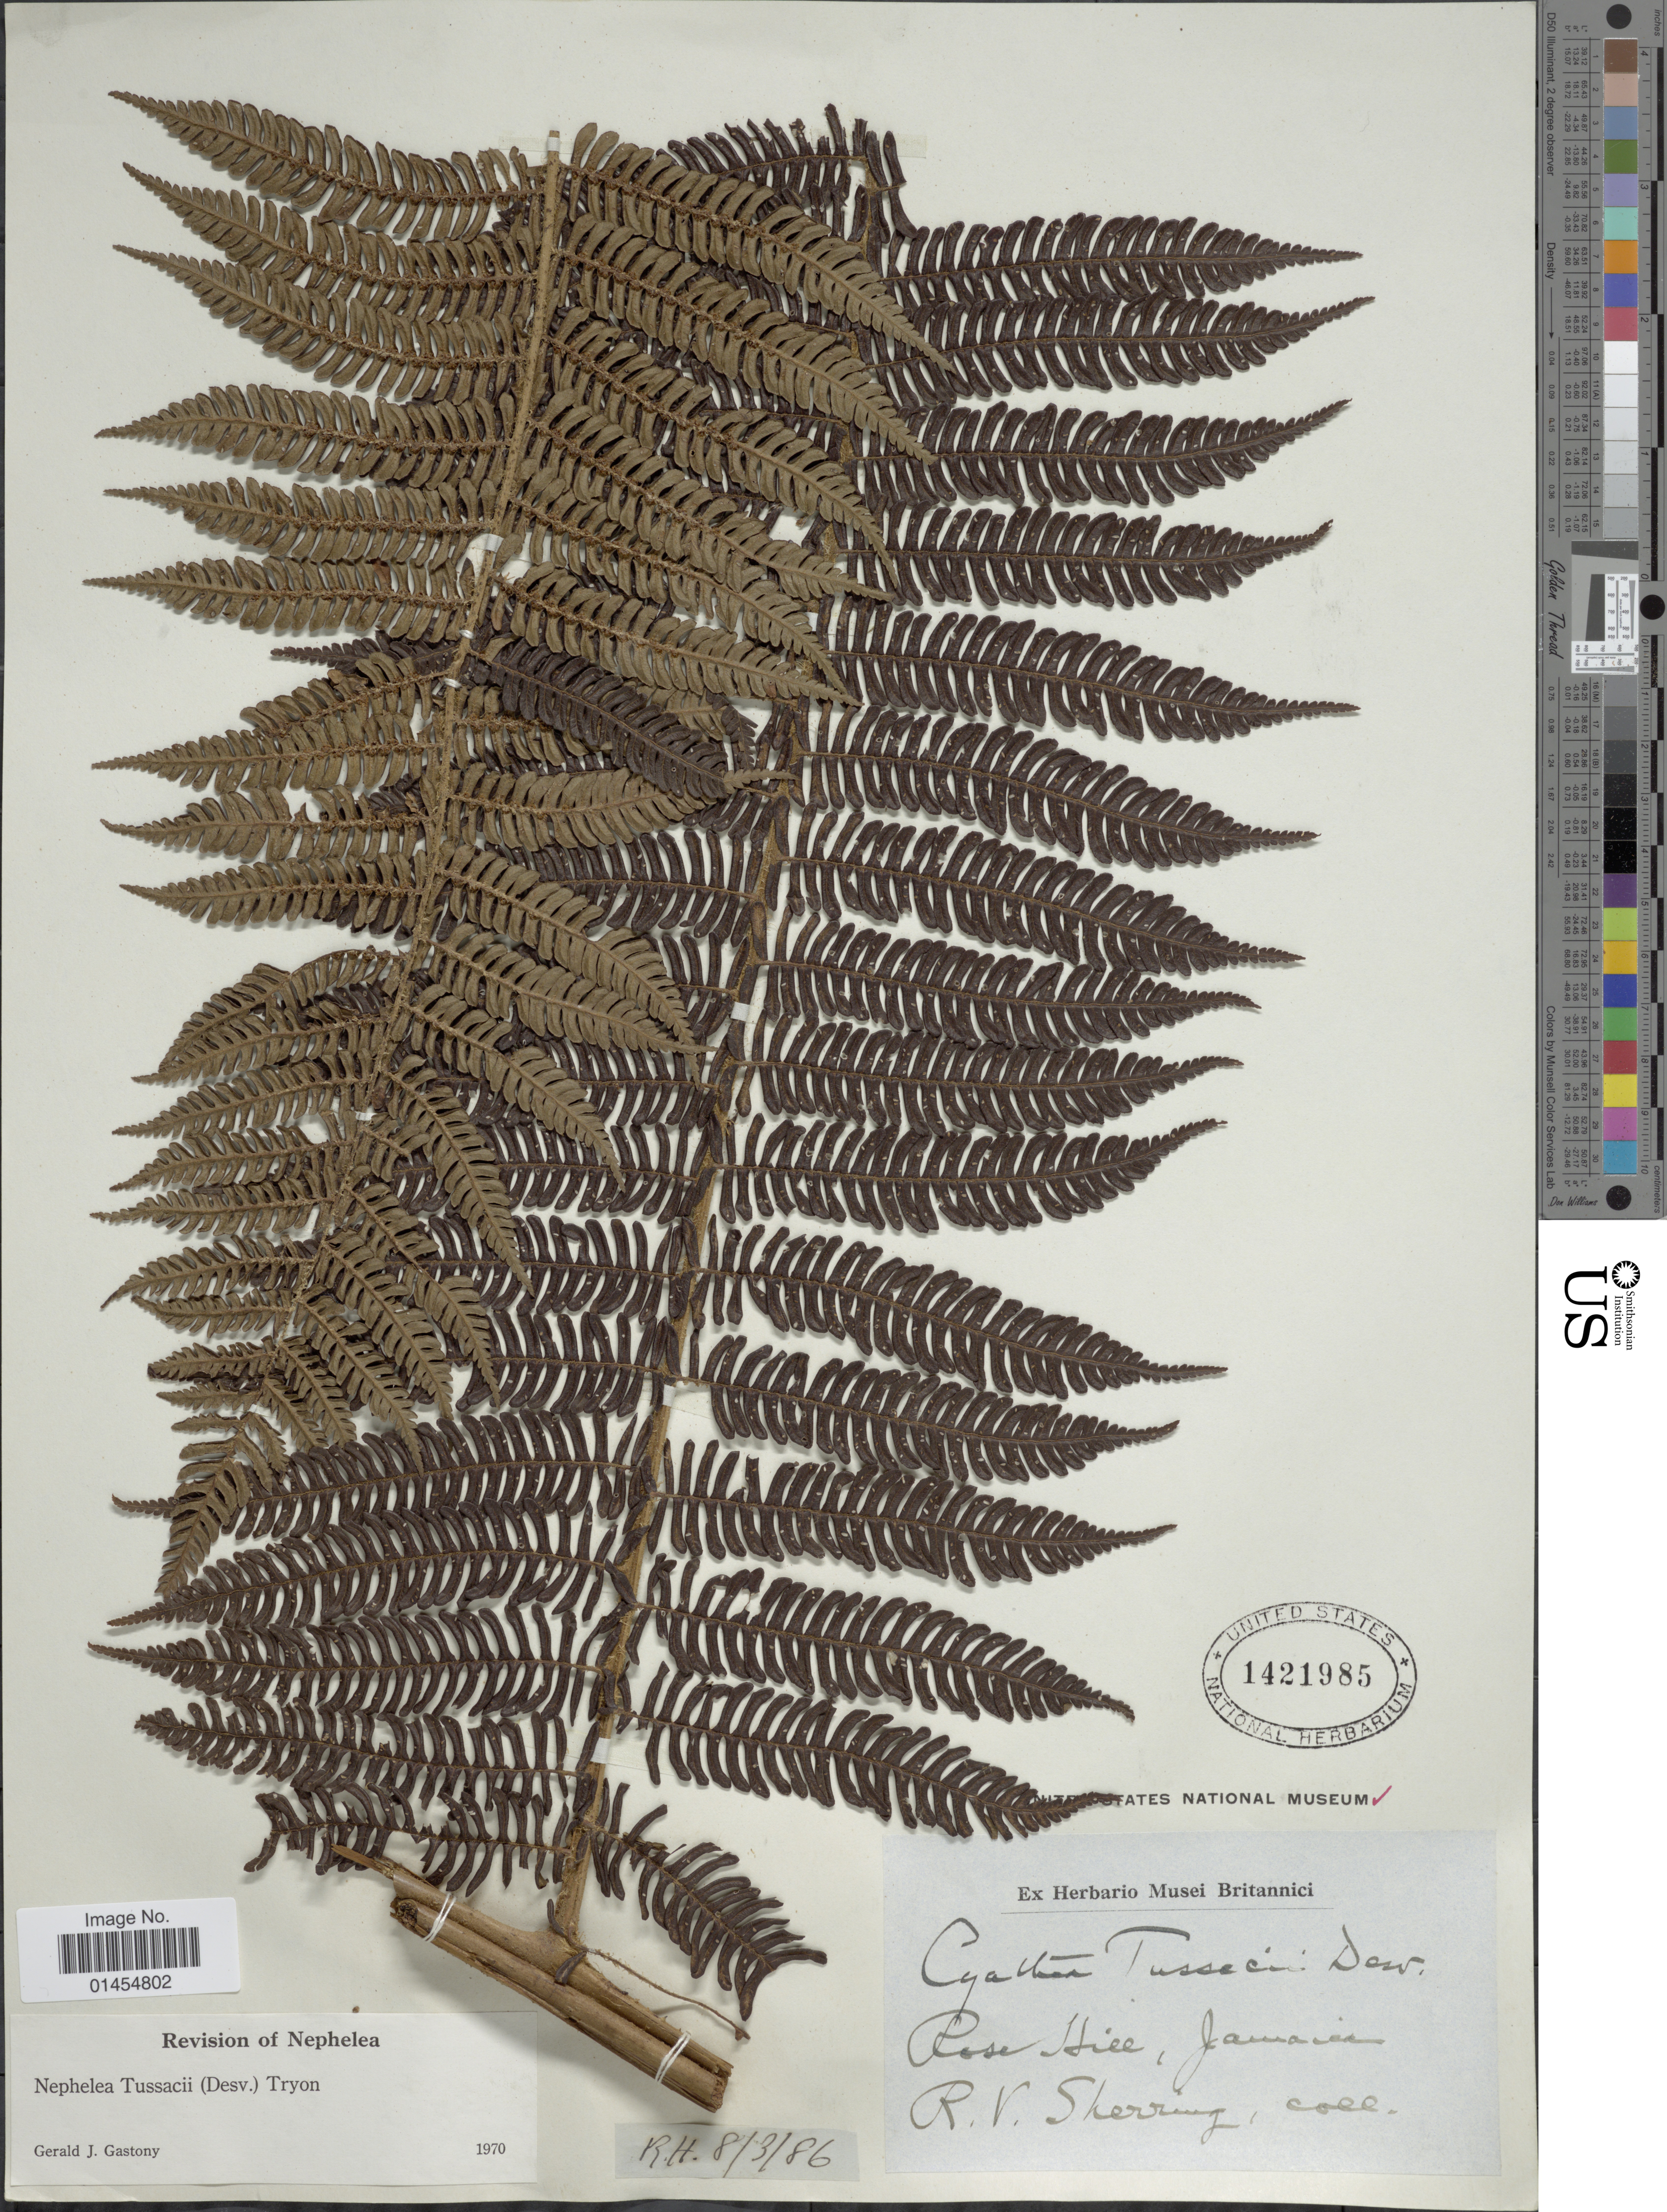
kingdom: Plantae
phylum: Tracheophyta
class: Polypodiopsida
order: Cyatheales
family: Cyatheaceae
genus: Alsophila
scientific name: Alsophila tussacii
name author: (Desv.) D.S. Conant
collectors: R. Sherring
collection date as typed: Transcribed d/m/y: 8/3/86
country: Jamaica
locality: Rose Hill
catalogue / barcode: US 1421985